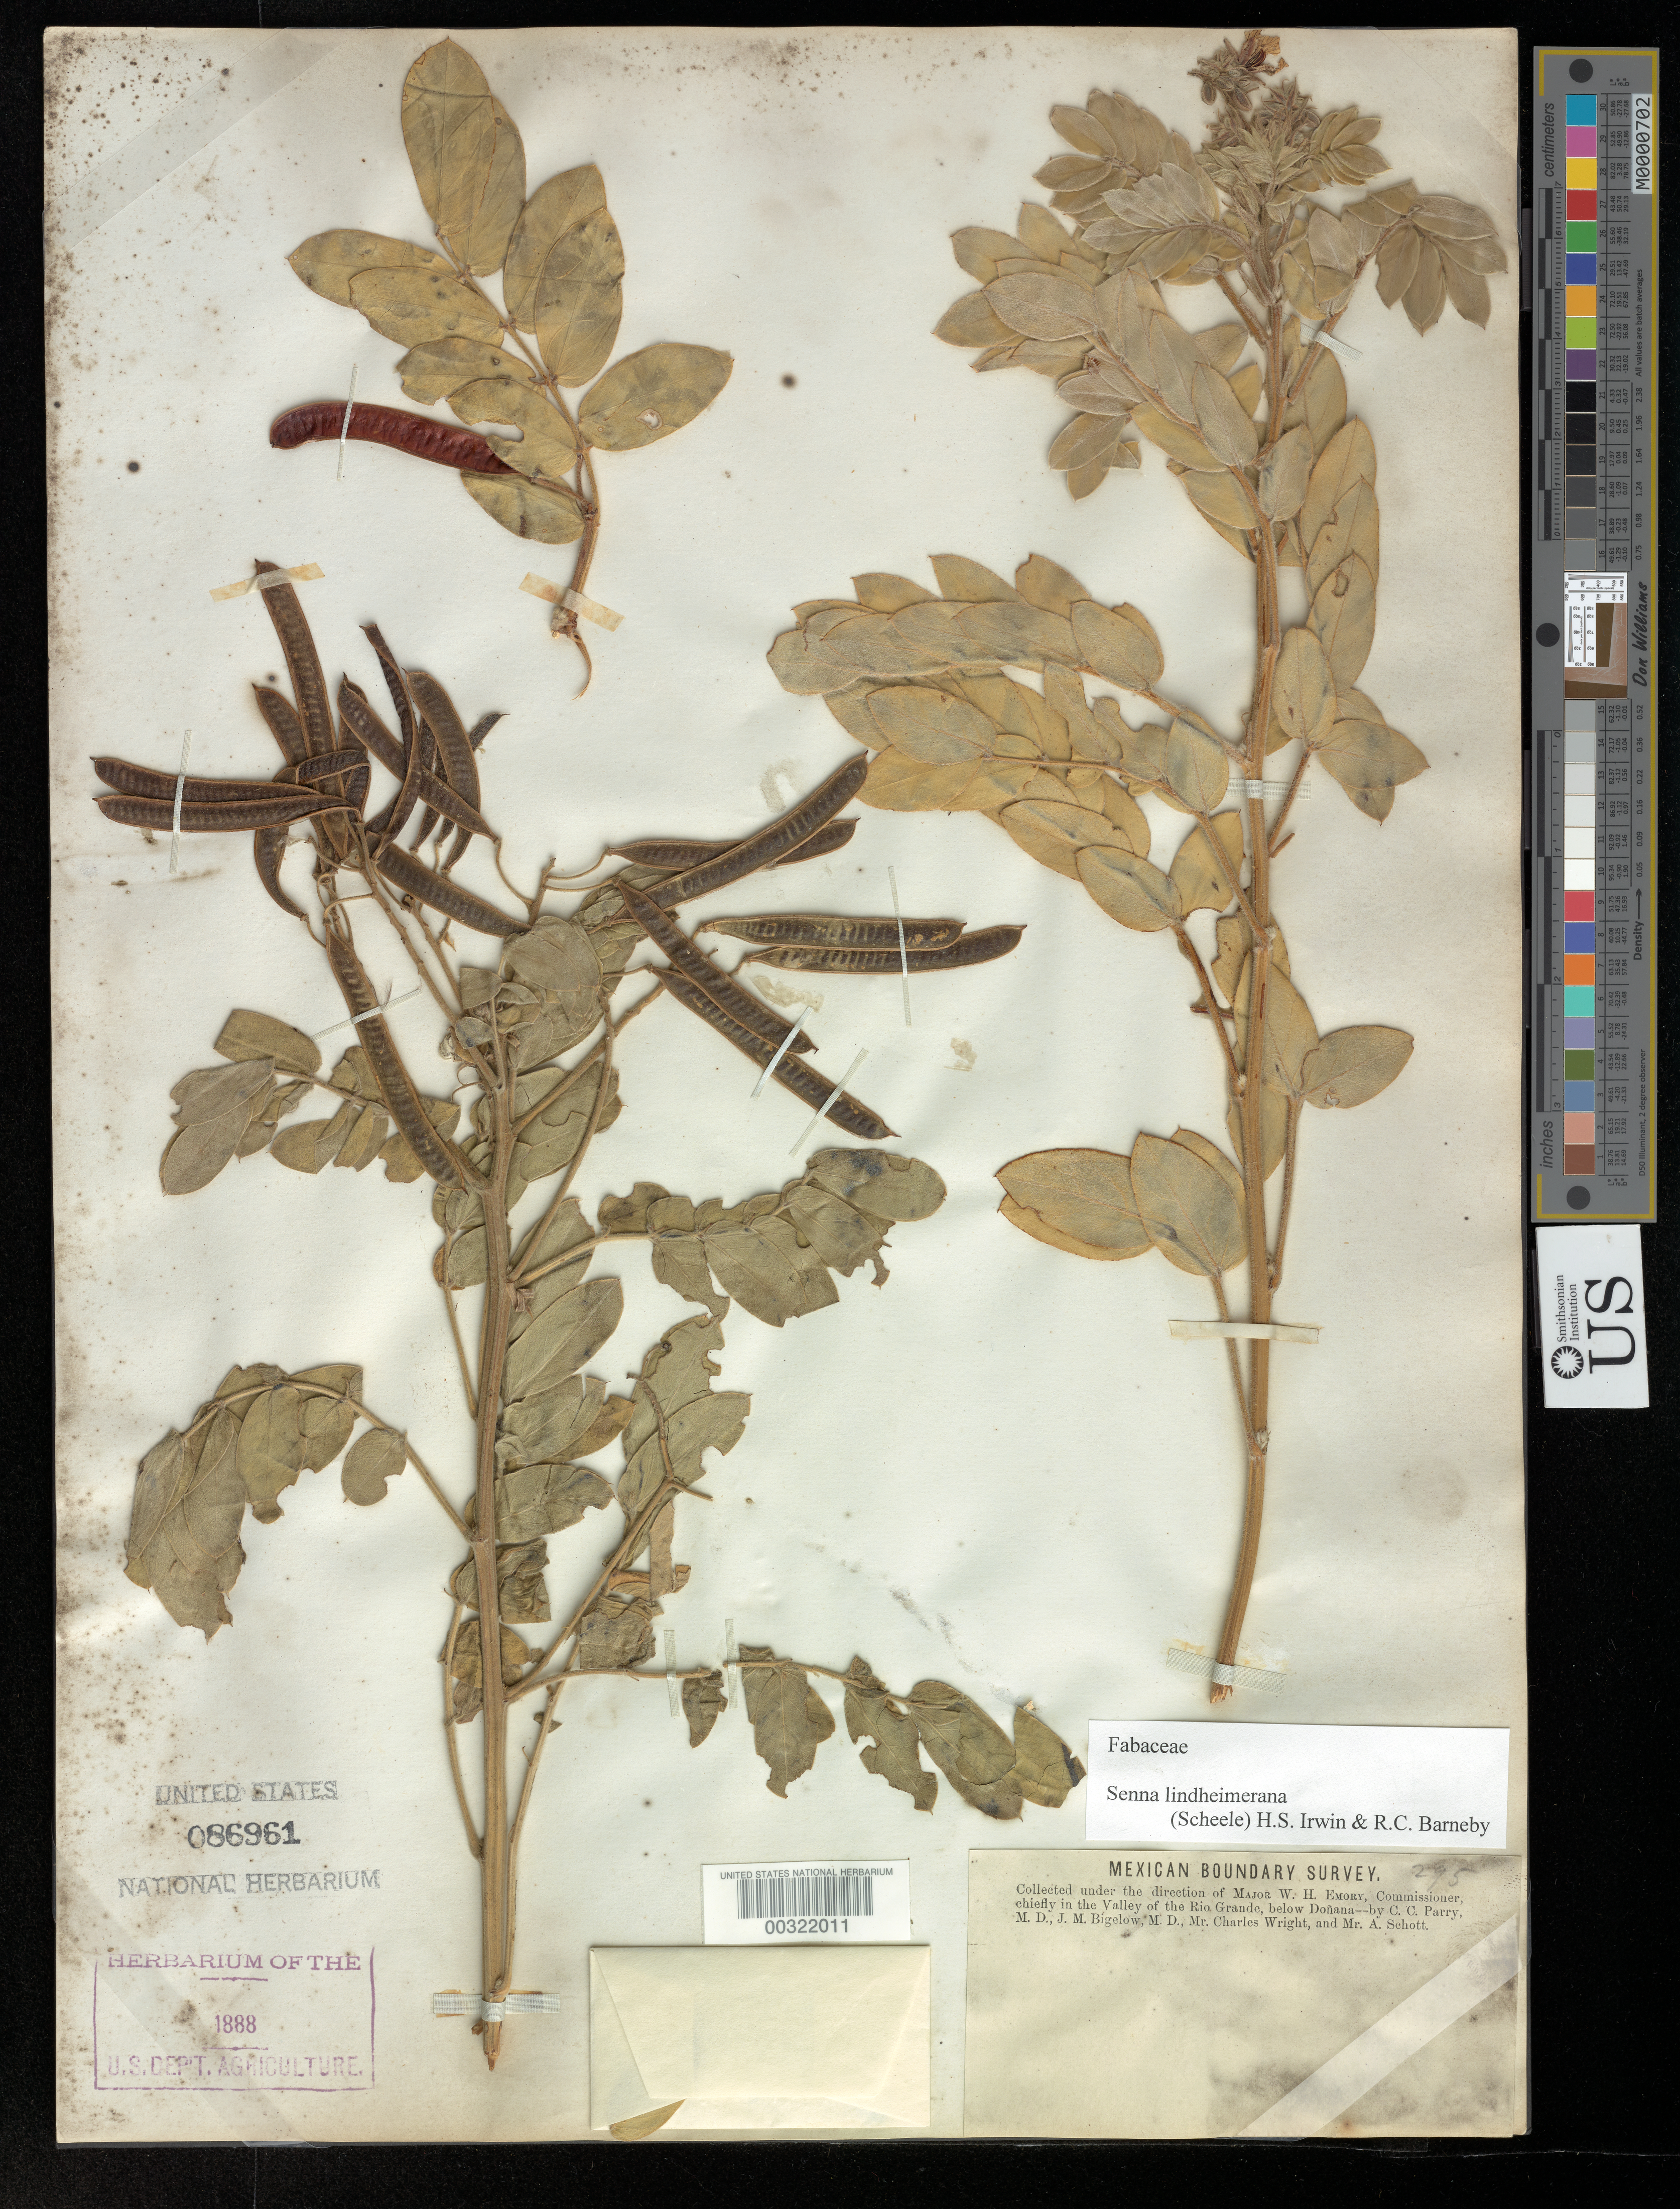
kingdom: Plantae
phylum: Tracheophyta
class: Magnoliopsida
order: Fabales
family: Fabaceae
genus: Senna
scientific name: Senna lindheimeriana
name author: (Scheele) H.S. Irwin & Barneby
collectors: C. C. Parry, J. M. Bigelow, C. Wright & A. L. Schott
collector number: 295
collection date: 1888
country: United States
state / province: Texas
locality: Valley of the Rio Grande, below Donana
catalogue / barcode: US 86961